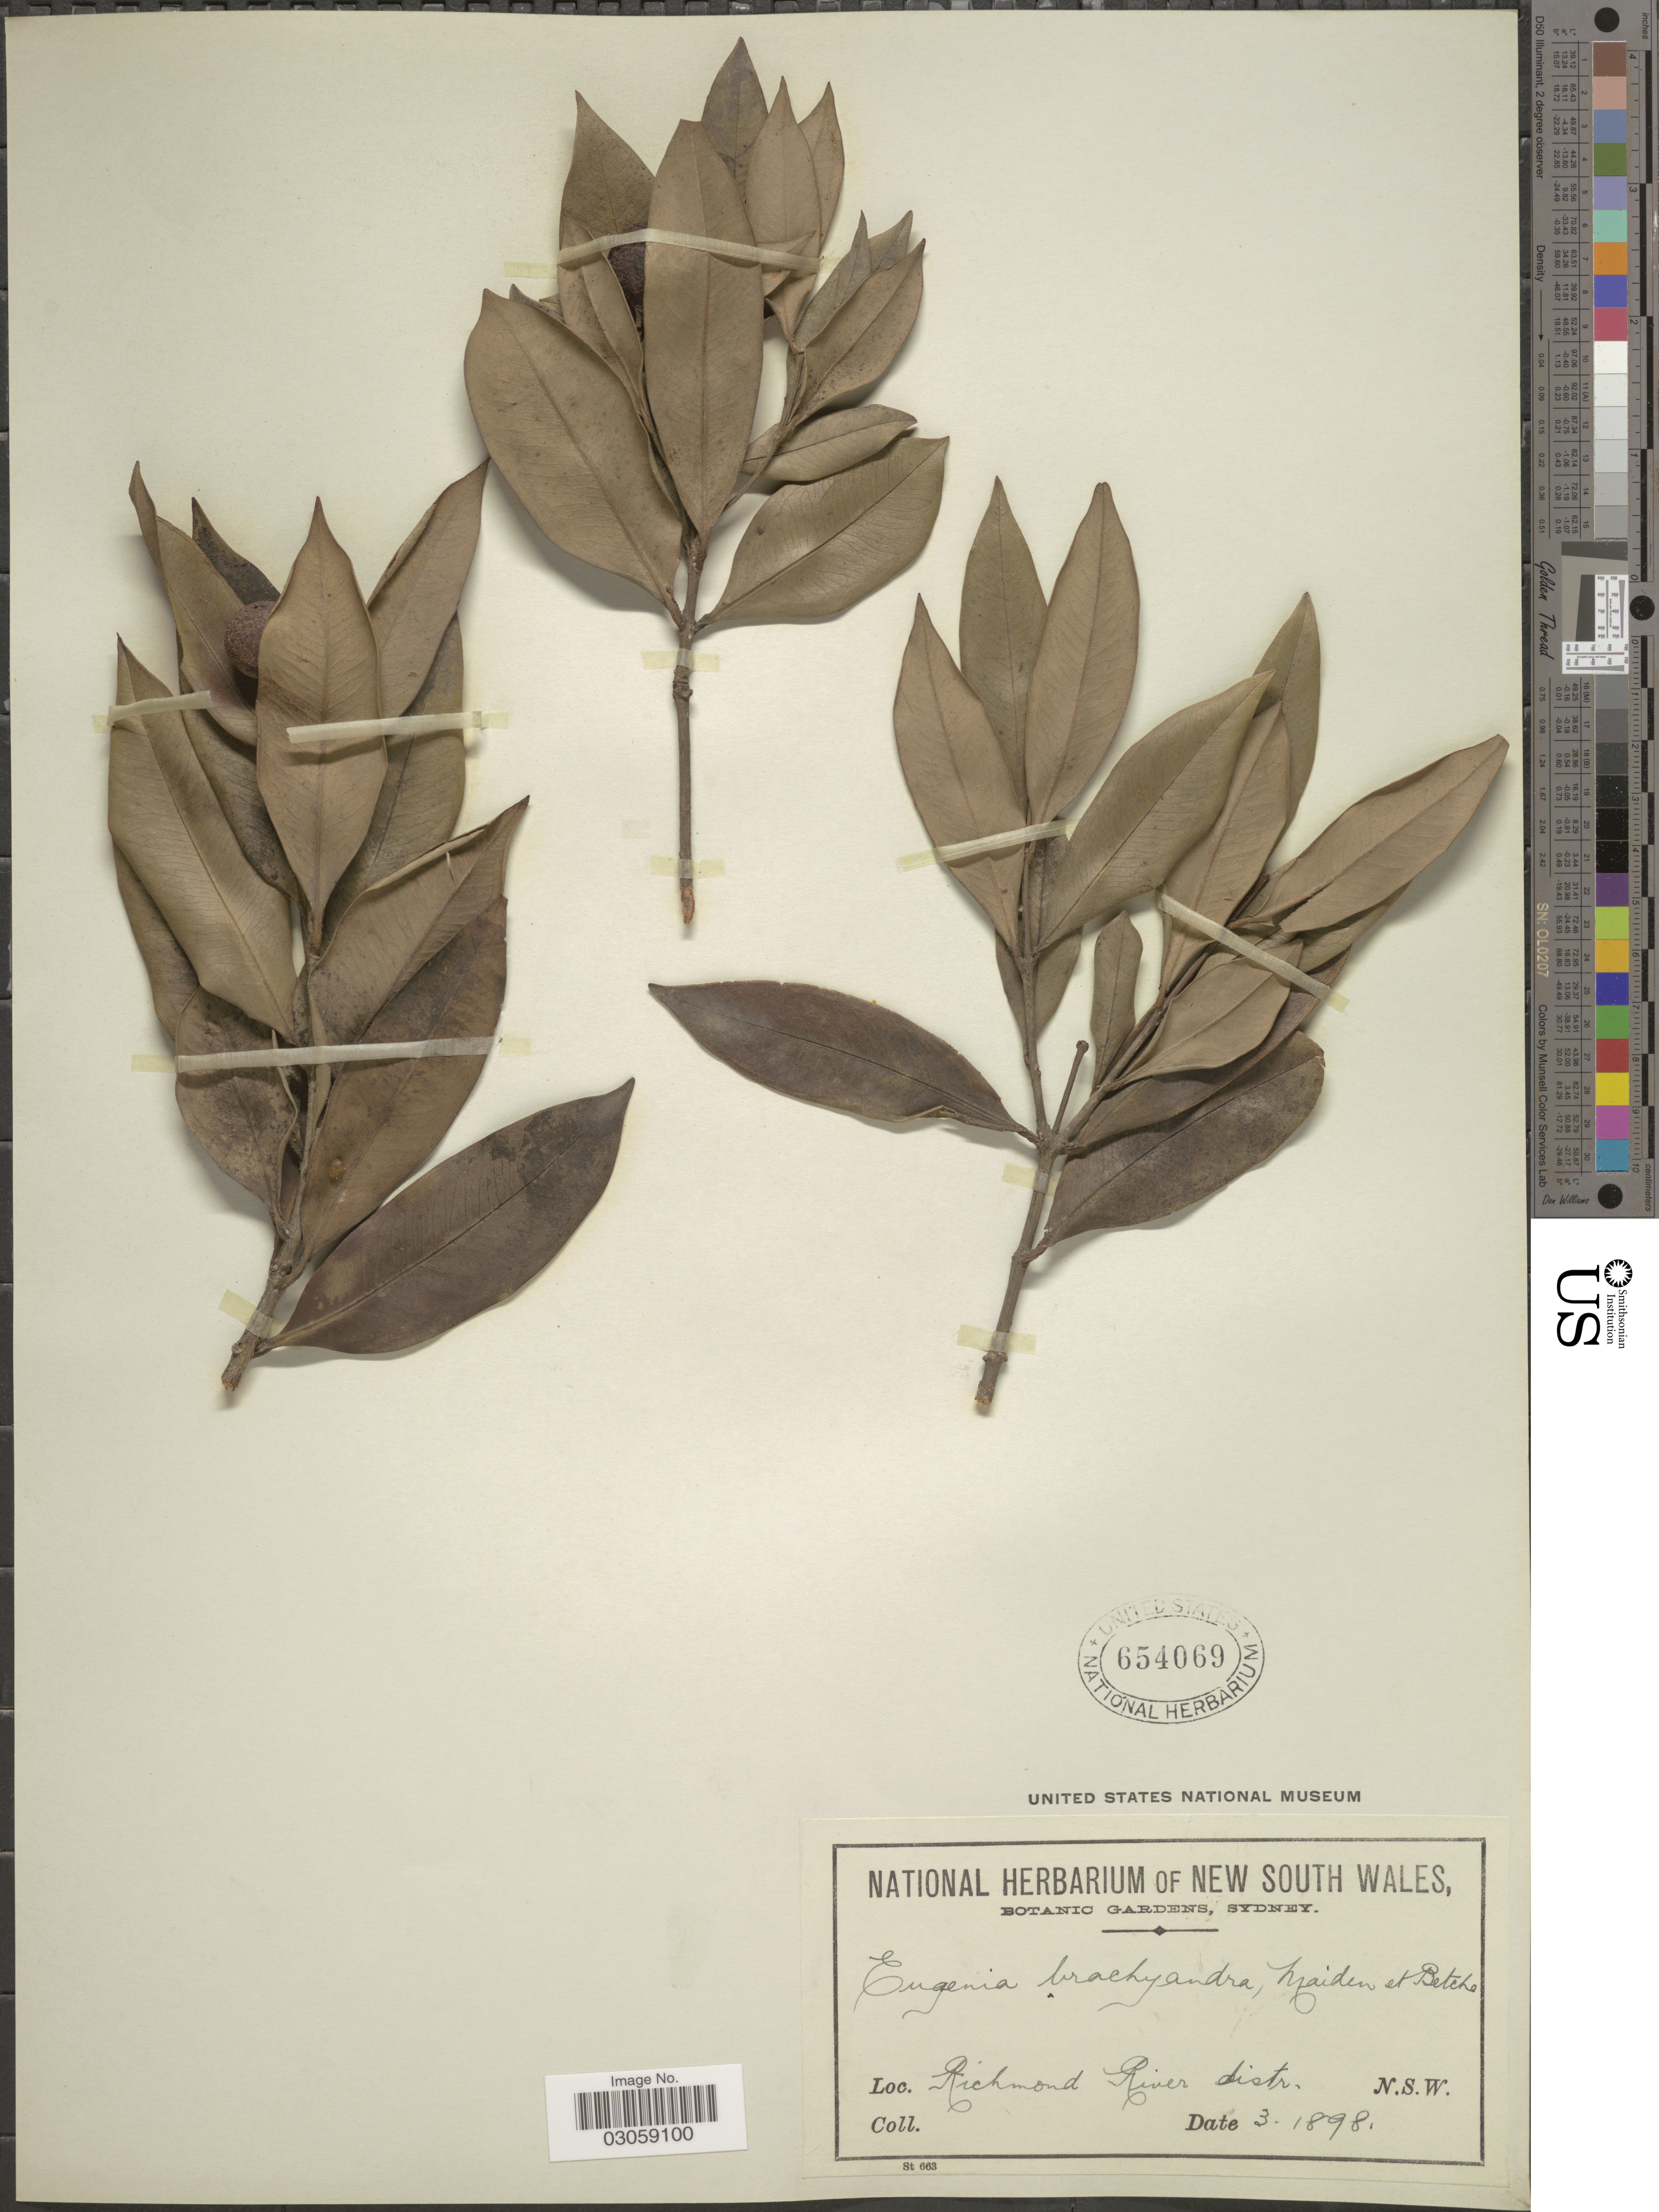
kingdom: Plantae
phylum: Tracheophyta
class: Magnoliopsida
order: Myrtales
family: Myrtaceae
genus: Syzygium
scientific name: Syzygium ingens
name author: (F. Muell. ex C. Moore) Craven & Biffin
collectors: ex herb. New South Wales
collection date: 1898-03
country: Australia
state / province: New South Wales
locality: Richmond River distr.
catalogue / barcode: US 654069